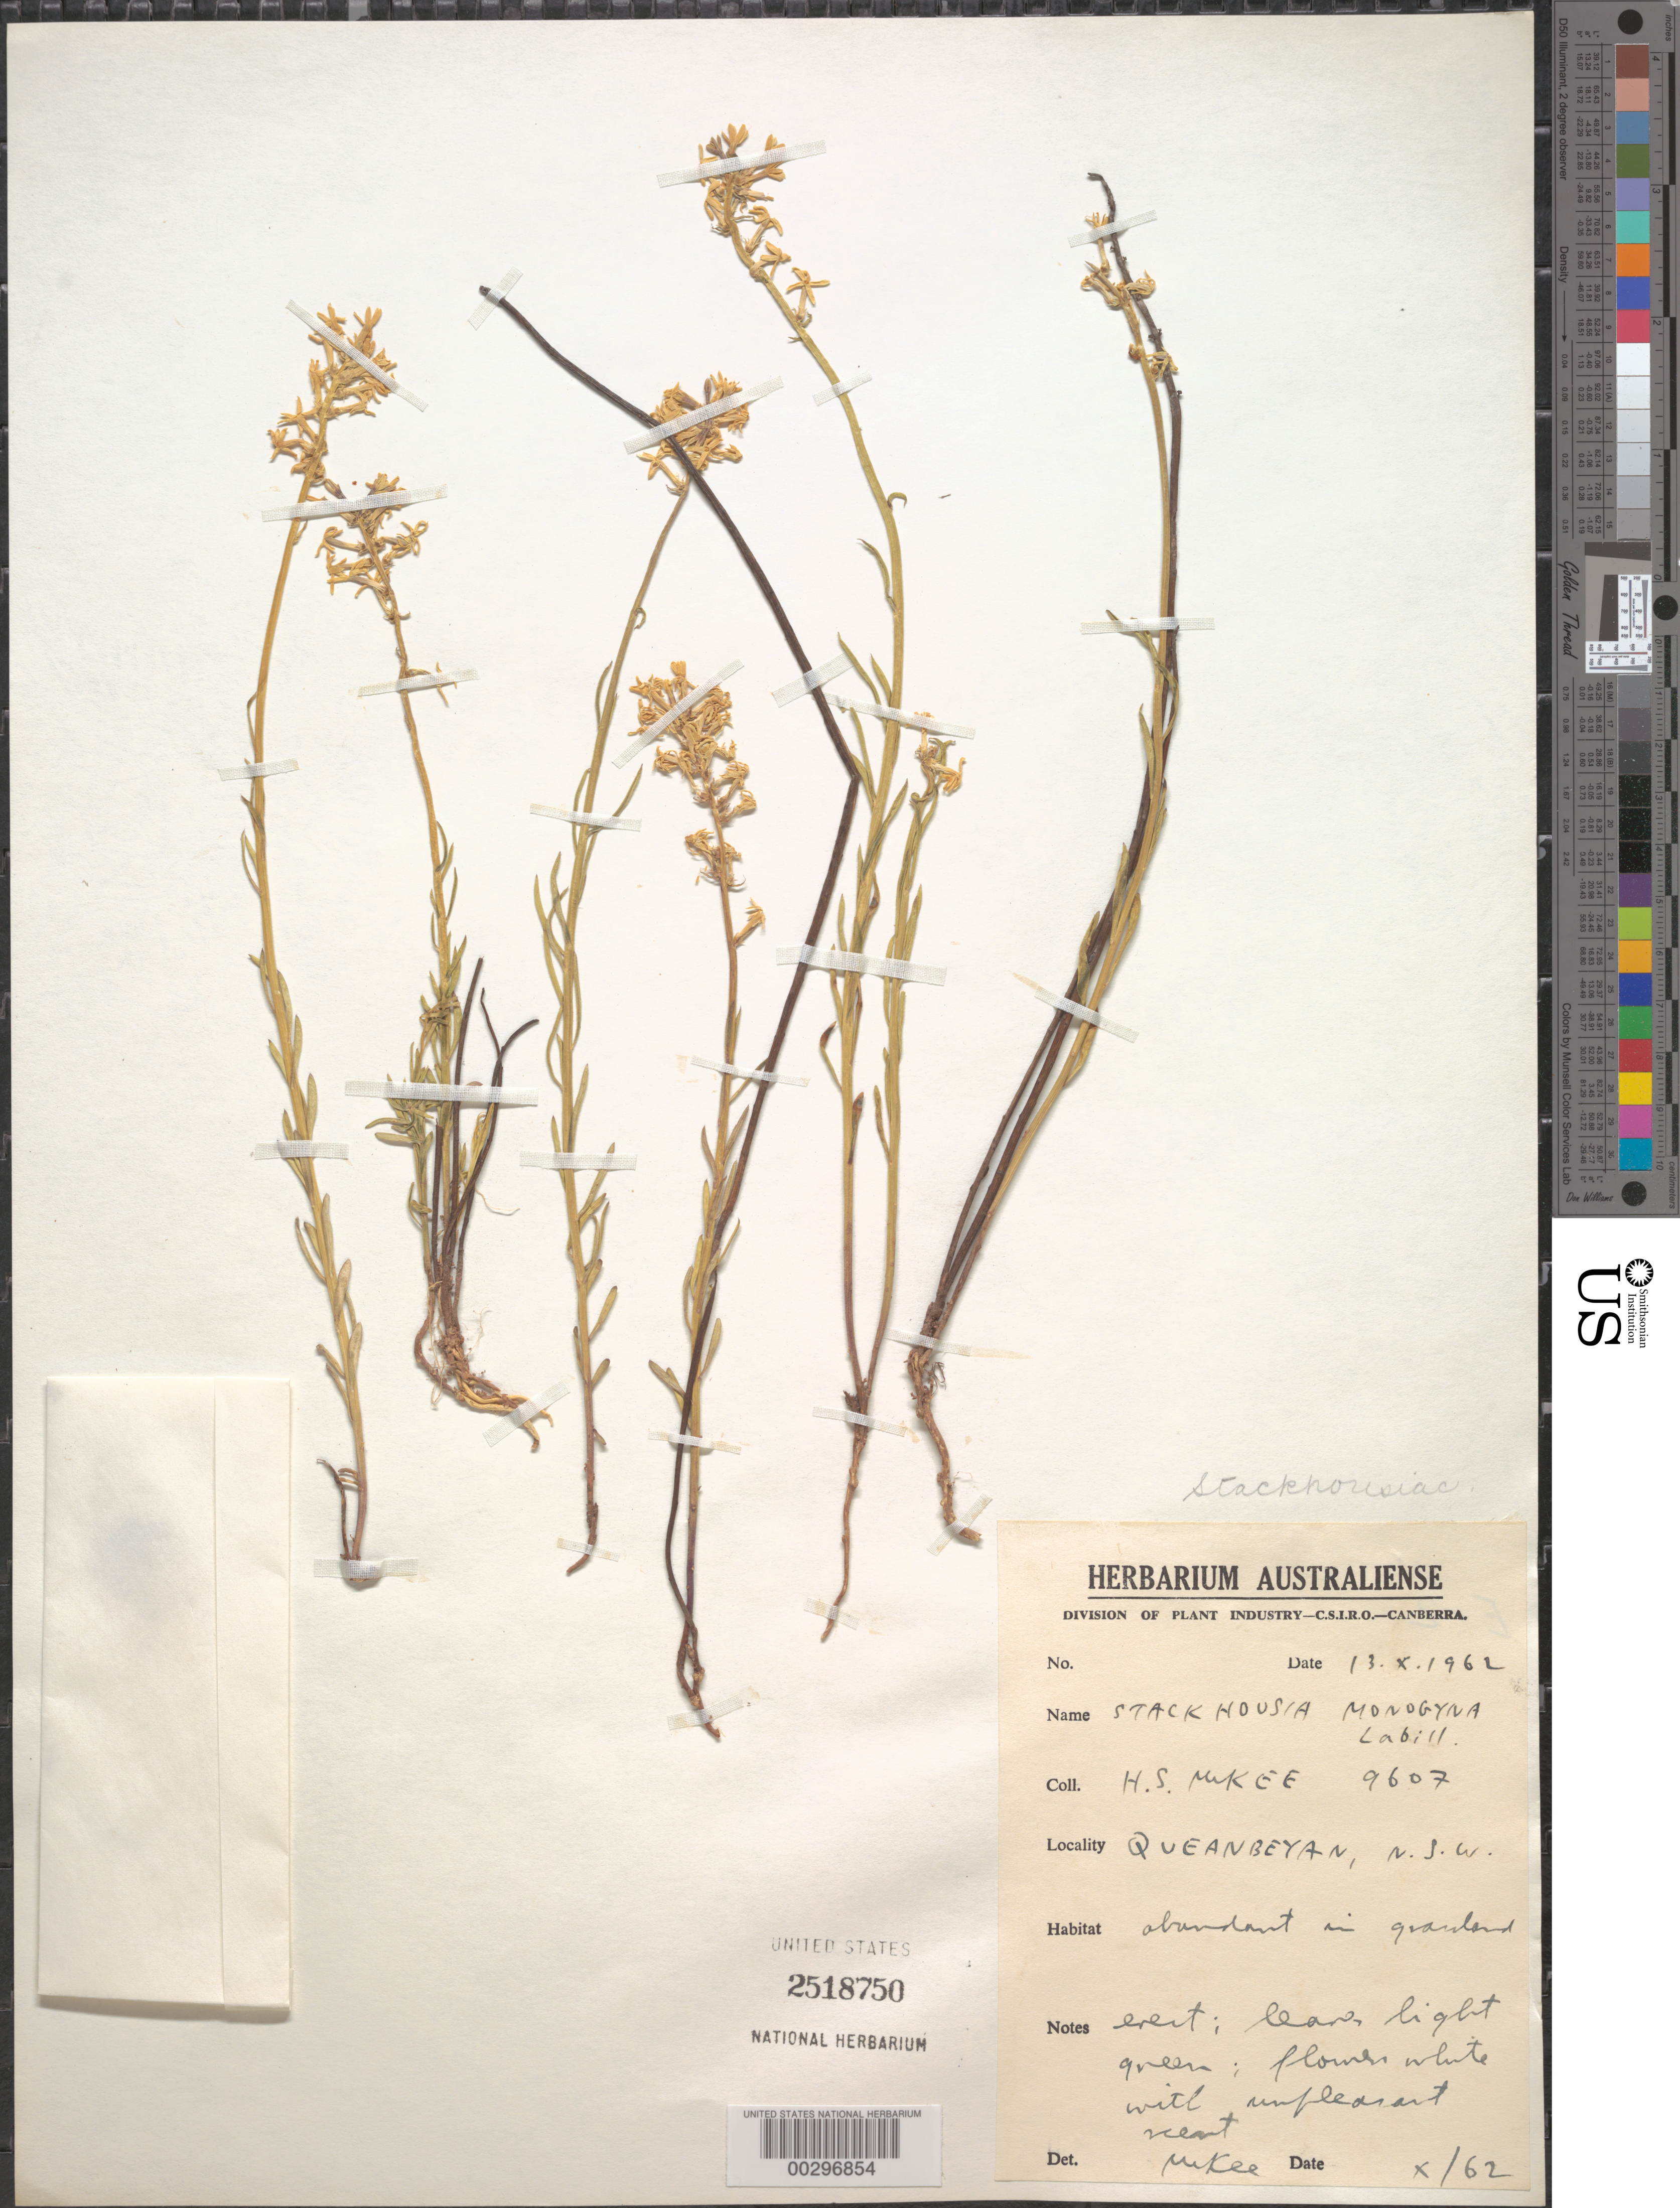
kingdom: Plantae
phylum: Tracheophyta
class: Magnoliopsida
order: Celastrales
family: Celastraceae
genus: Stackhousia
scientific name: Stackhousia monogyna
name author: Labill.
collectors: H. S. MacKee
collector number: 9607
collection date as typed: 13 Oct 1962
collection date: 1962-10-13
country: Australia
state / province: New South Wales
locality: Queanbeyan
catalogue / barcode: US 2518750